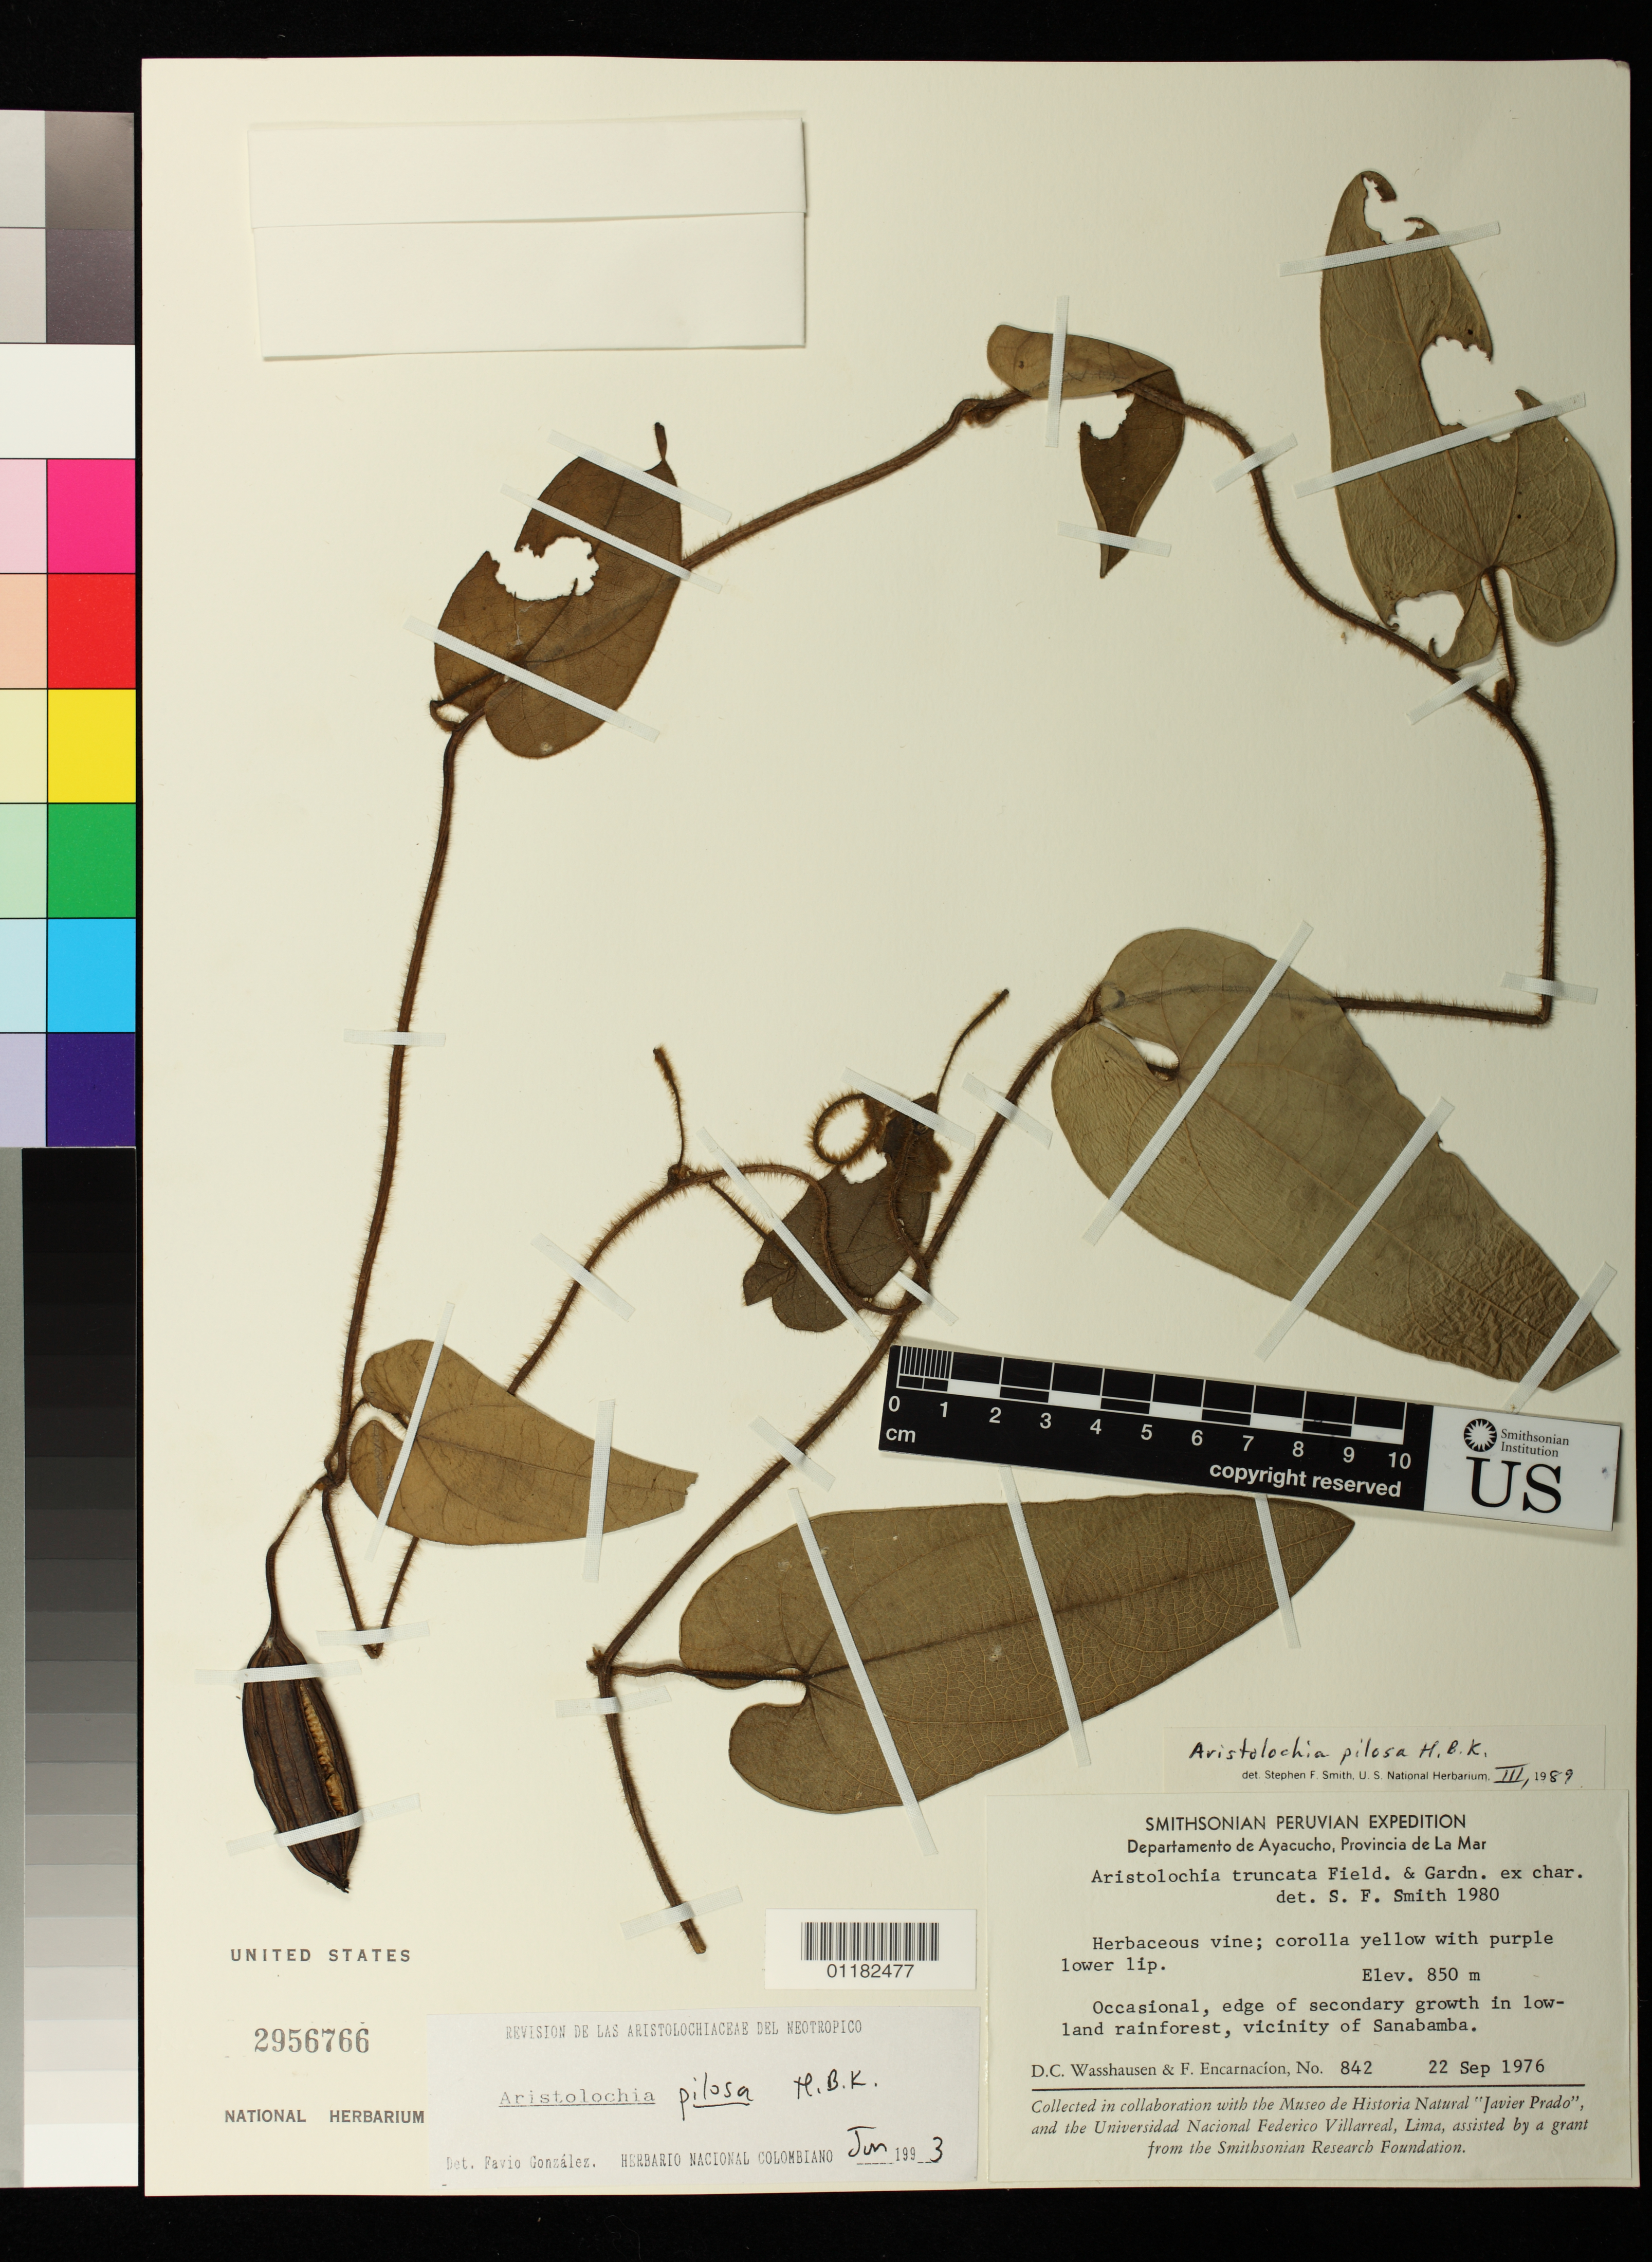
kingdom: Plantae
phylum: Tracheophyta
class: Magnoliopsida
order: Piperales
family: Aristolochiaceae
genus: Aristolochia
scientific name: Aristolochia pilosa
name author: Kunth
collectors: D. C. Wasshausen & F. Encarnación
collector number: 842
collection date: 1976-09-22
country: Peru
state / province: Ayacucho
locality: Departamento de Ayacucho, Provincia de La Mar. Edge of secondary growth in low-land rainforest, vicinity of Sanabamba.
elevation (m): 850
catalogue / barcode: US 2956766